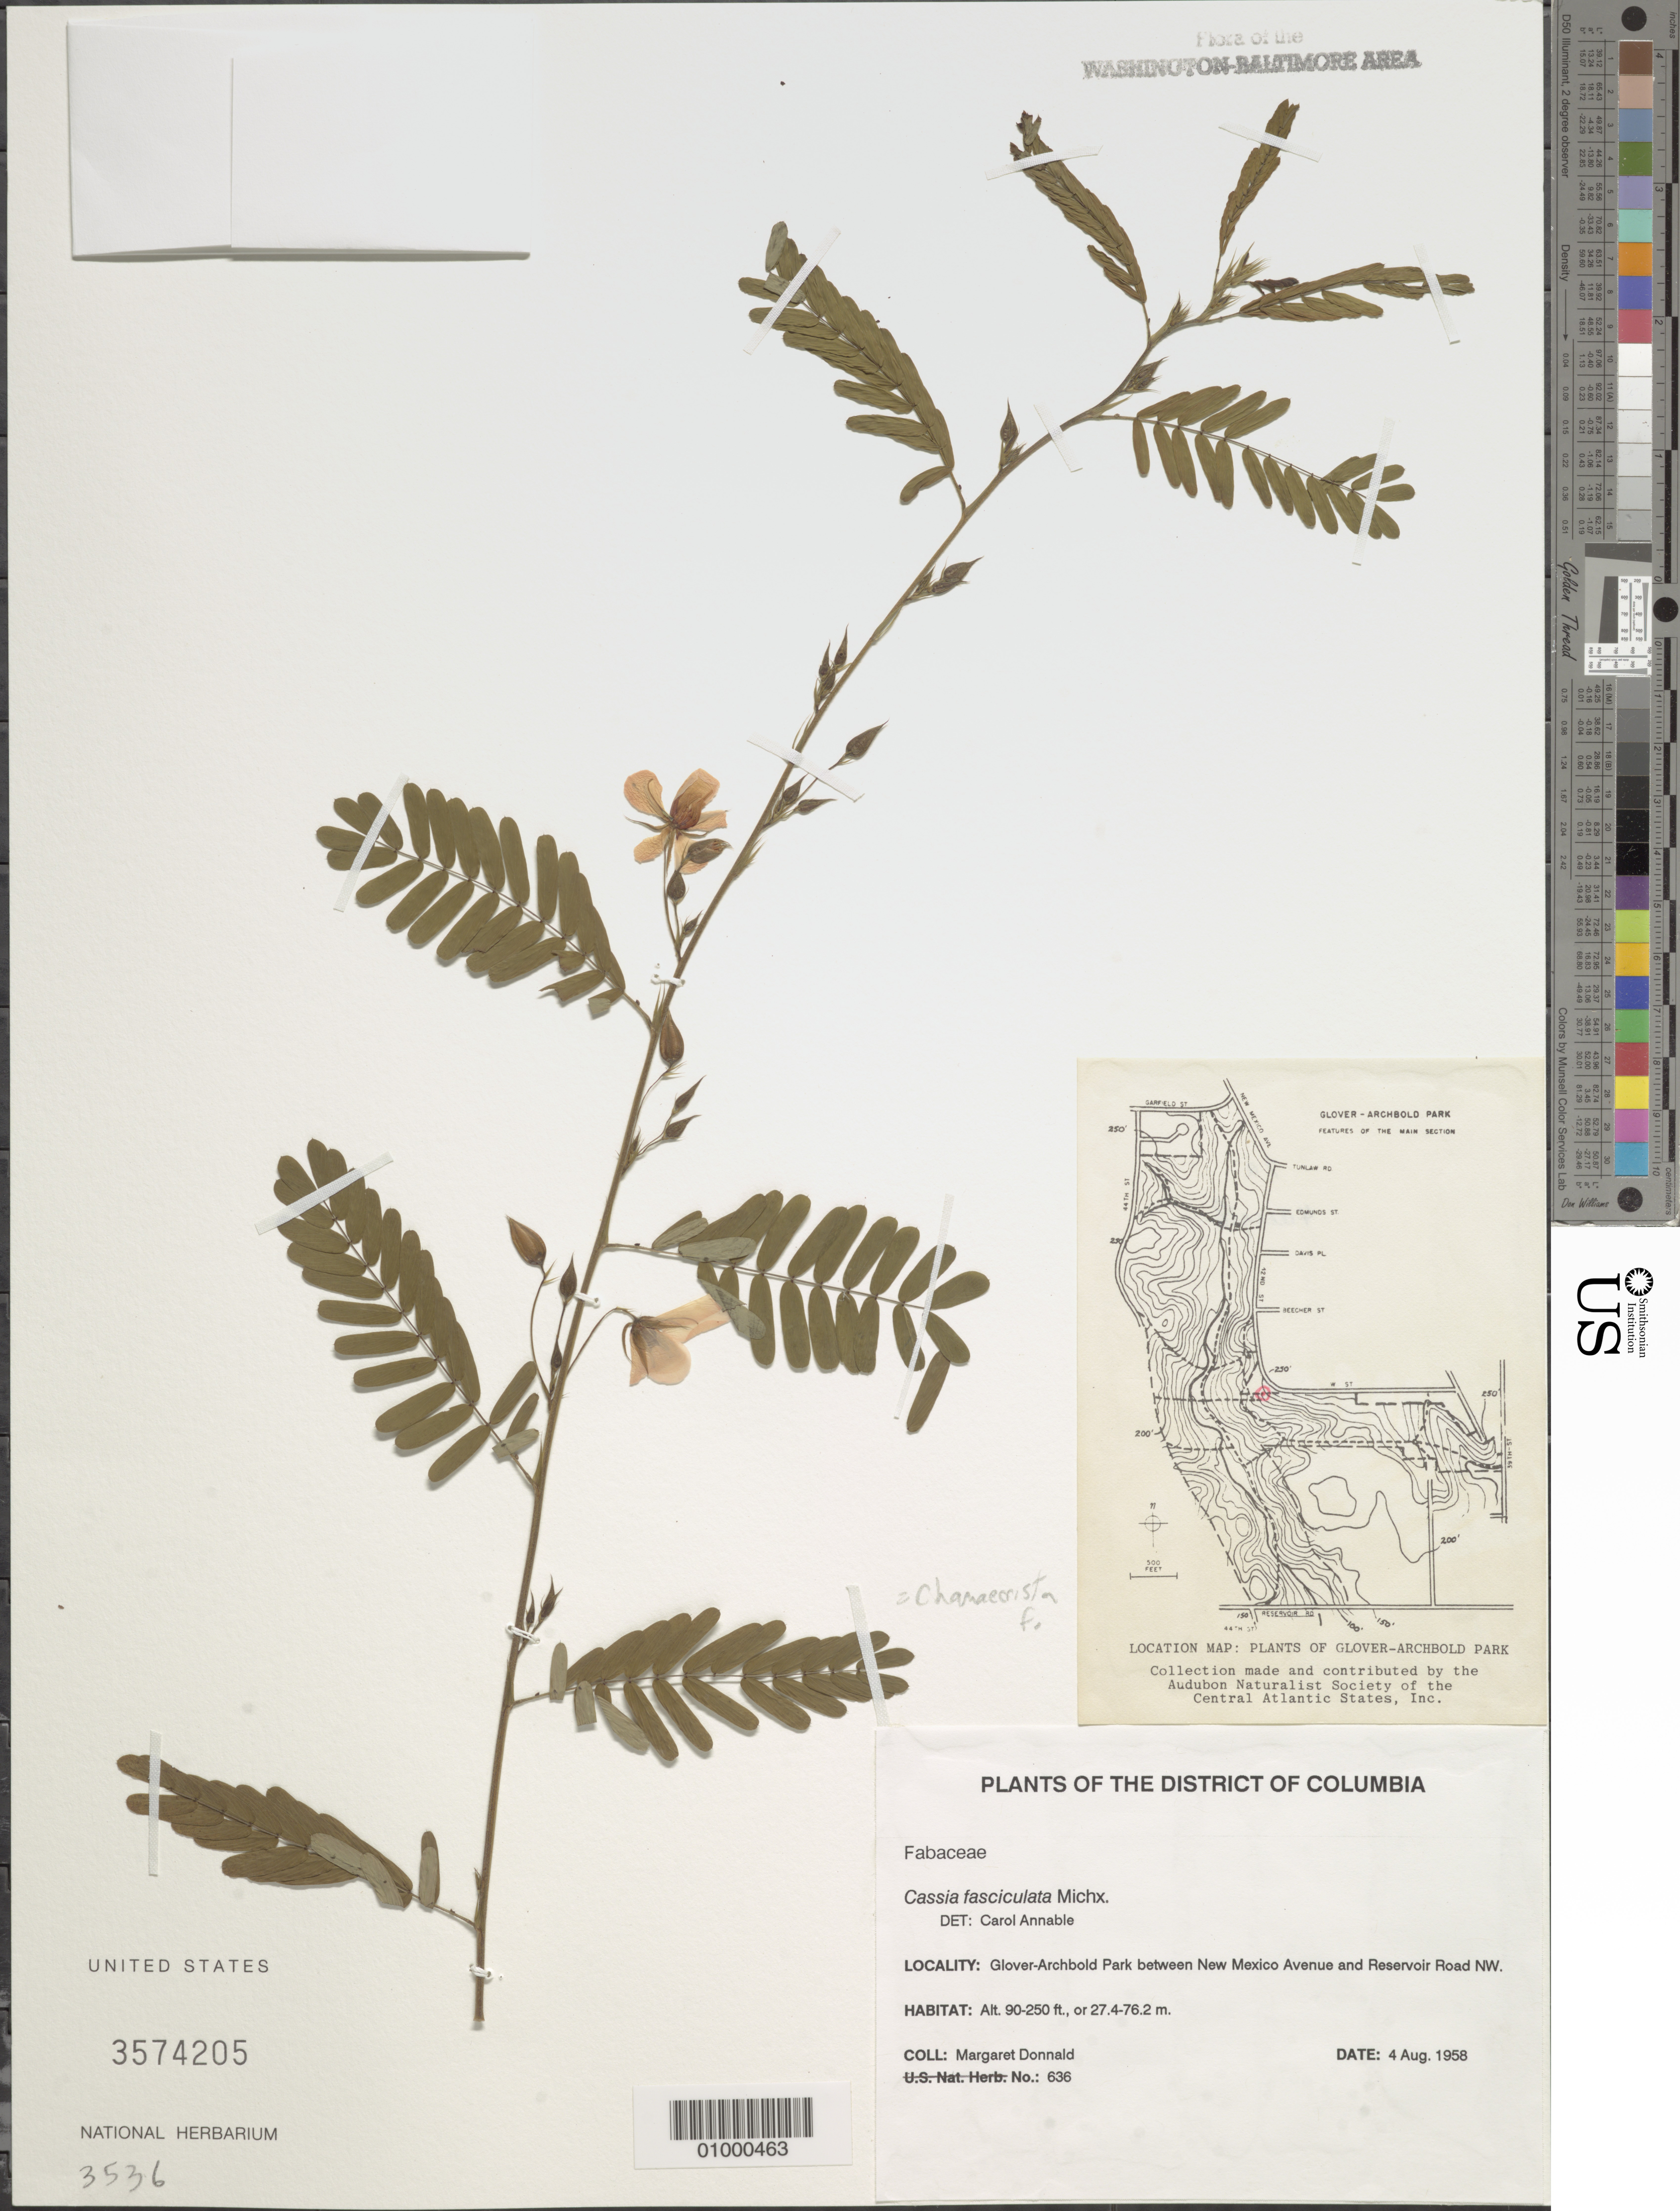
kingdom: Plantae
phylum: Tracheophyta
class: Magnoliopsida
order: Fabales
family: Fabaceae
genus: Chamaecrista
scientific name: Chamaecrista fasciculata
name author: (Michx.) Greene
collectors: M. Donnald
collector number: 636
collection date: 1958-08-04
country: United States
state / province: District of Columbia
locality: Glover-Archbold Park between New Mexico Avenue and Reservoir Road NW.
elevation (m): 27.4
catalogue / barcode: US 3574205